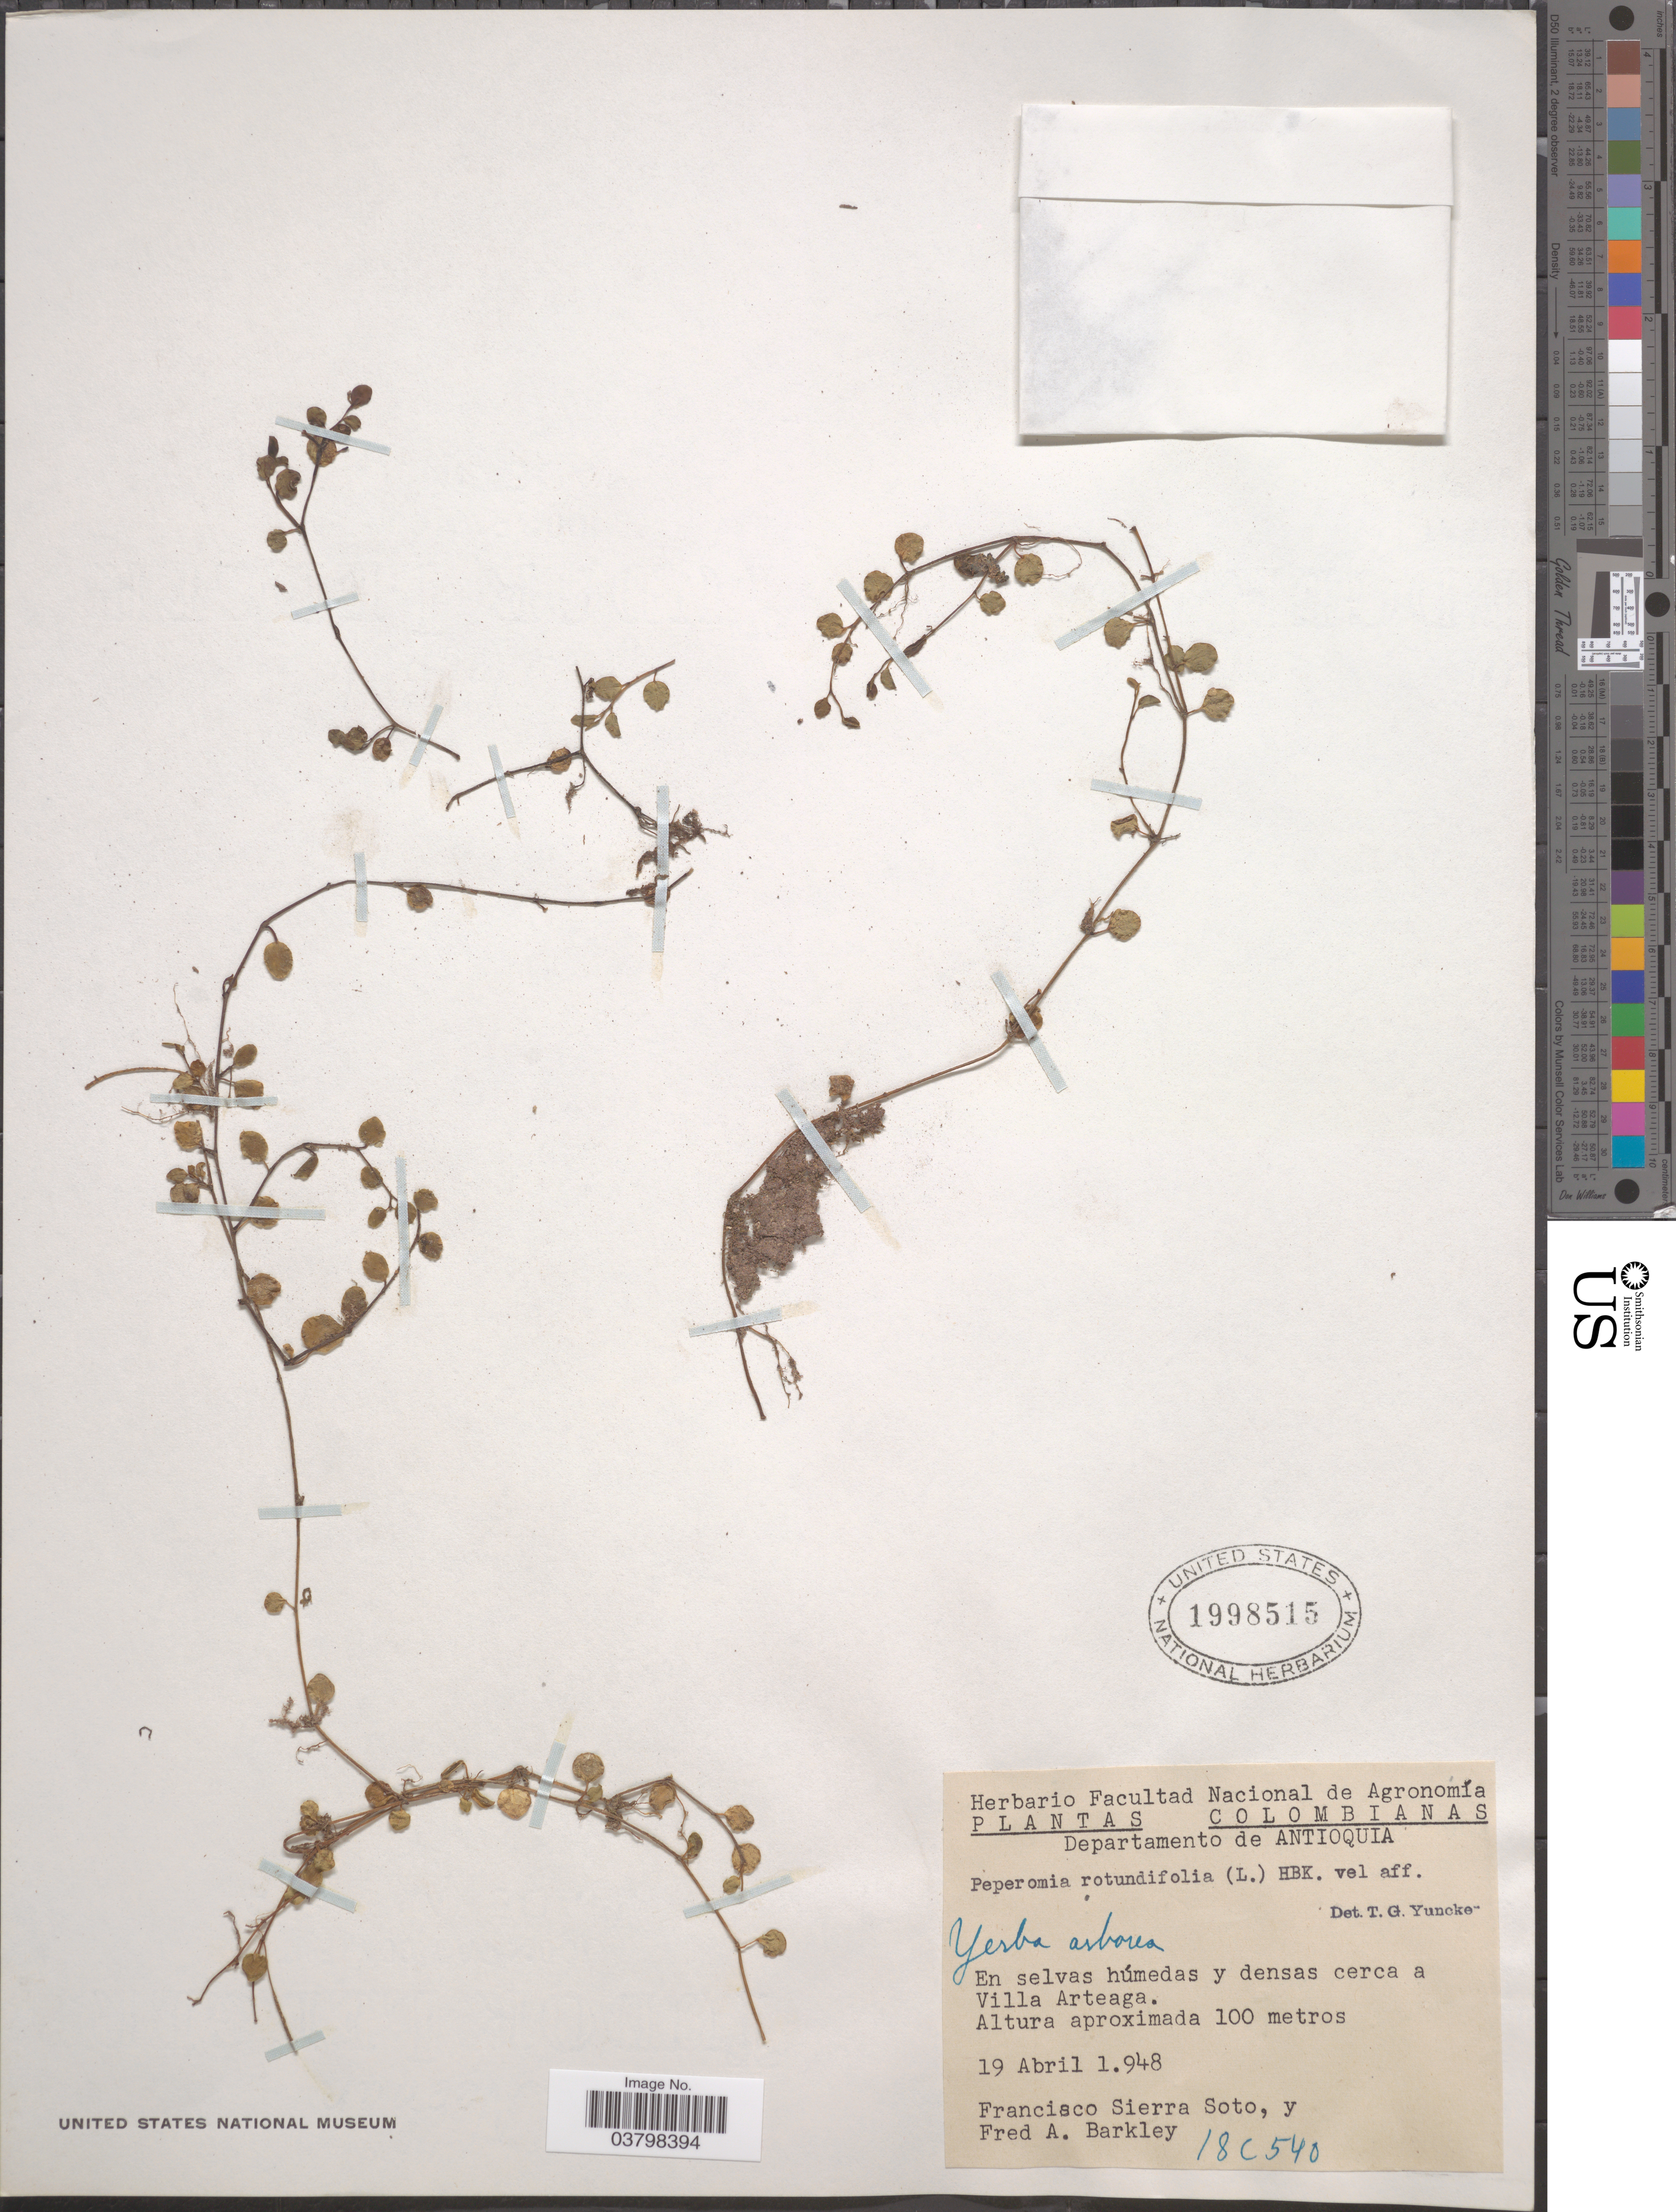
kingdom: Plantae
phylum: Tracheophyta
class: Magnoliopsida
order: Piperales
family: Piperaceae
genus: Peperomia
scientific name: Peperomia rotundifolia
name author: (L.) Kunth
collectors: F. Sierra Soto & F. A. Barkley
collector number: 18C540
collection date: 1948-04-19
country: Colombia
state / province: Antioquia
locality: Departamento de Antioquia. En selvas húmedas y densas cerca a Villa Arteaga.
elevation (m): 100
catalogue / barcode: US 1998515